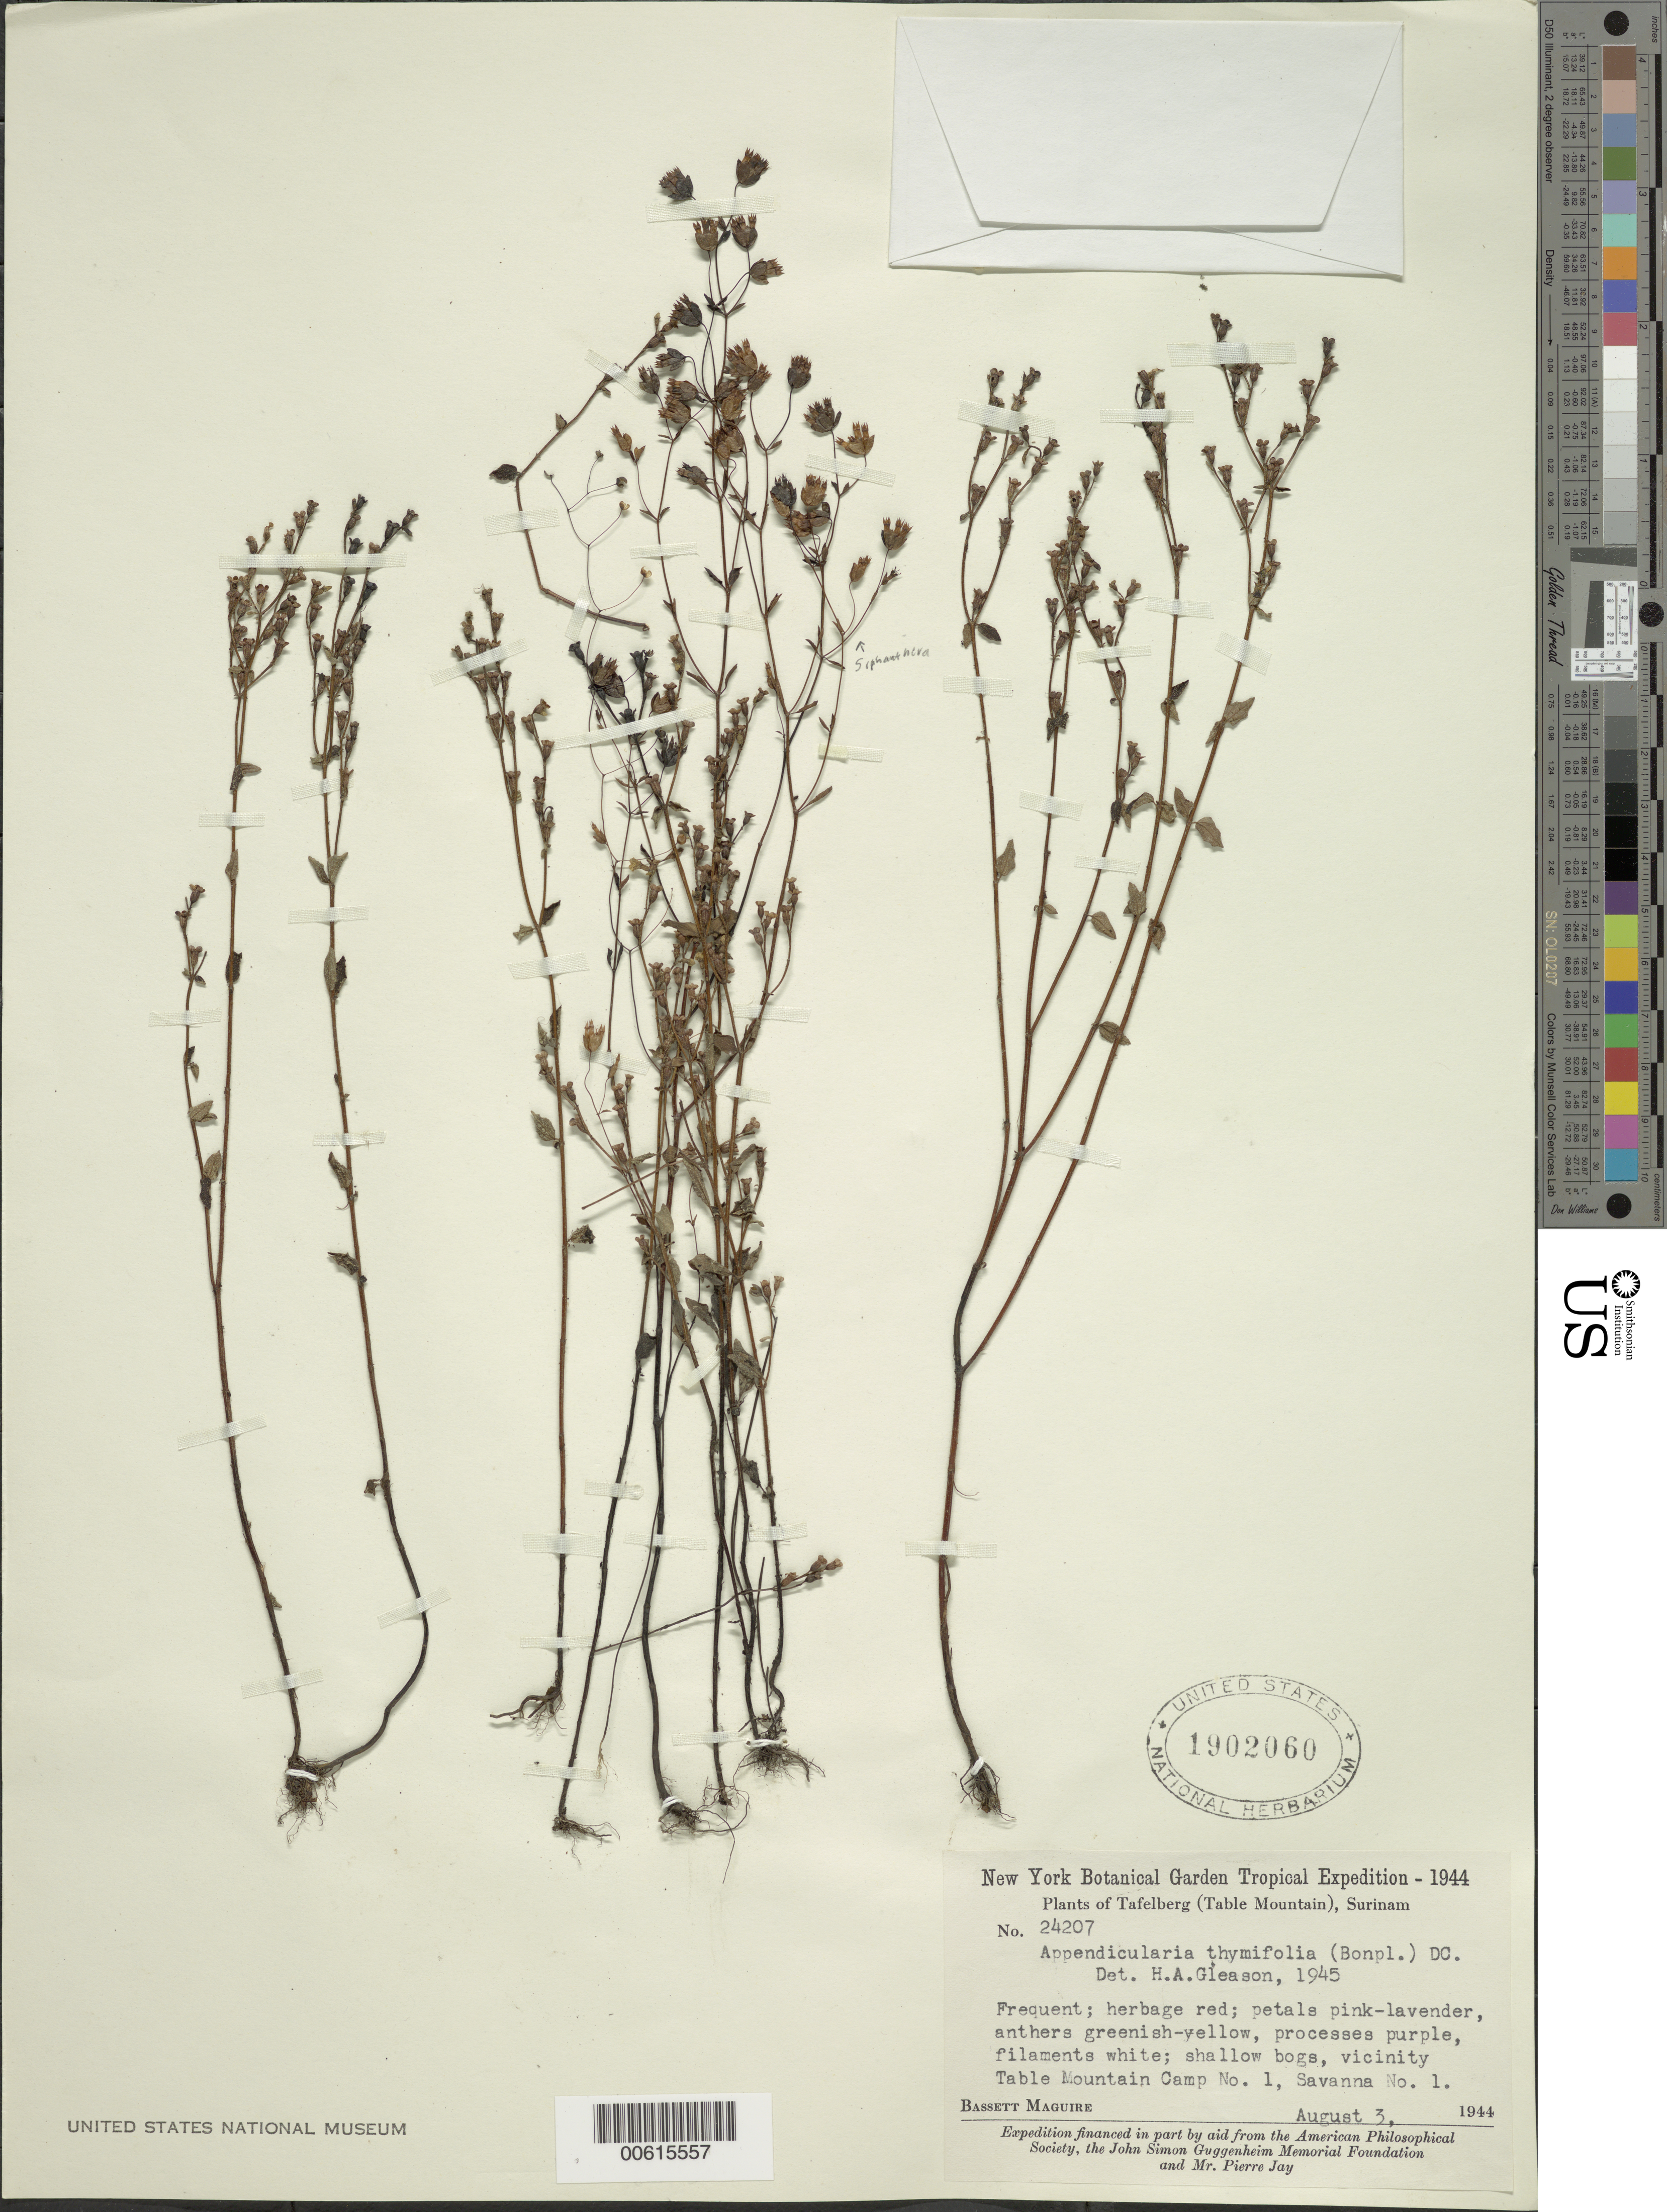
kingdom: Plantae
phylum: Tracheophyta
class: Magnoliopsida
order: Myrtales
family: Melastomataceae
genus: Appendicularia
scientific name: Appendicularia thymifolia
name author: (Bonpl.) DC.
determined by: Nunes da Silva, Diego, (RB), Jardim Botanico do Rio de Janeiro - Herbario (BRAZIL)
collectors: B. Maguire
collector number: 24207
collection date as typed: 3-Aug-44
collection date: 1944-08-03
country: Suriname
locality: Tafelberg (Table Mountain), Savanna I, vic. Camp no. 1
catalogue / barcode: US 1902060